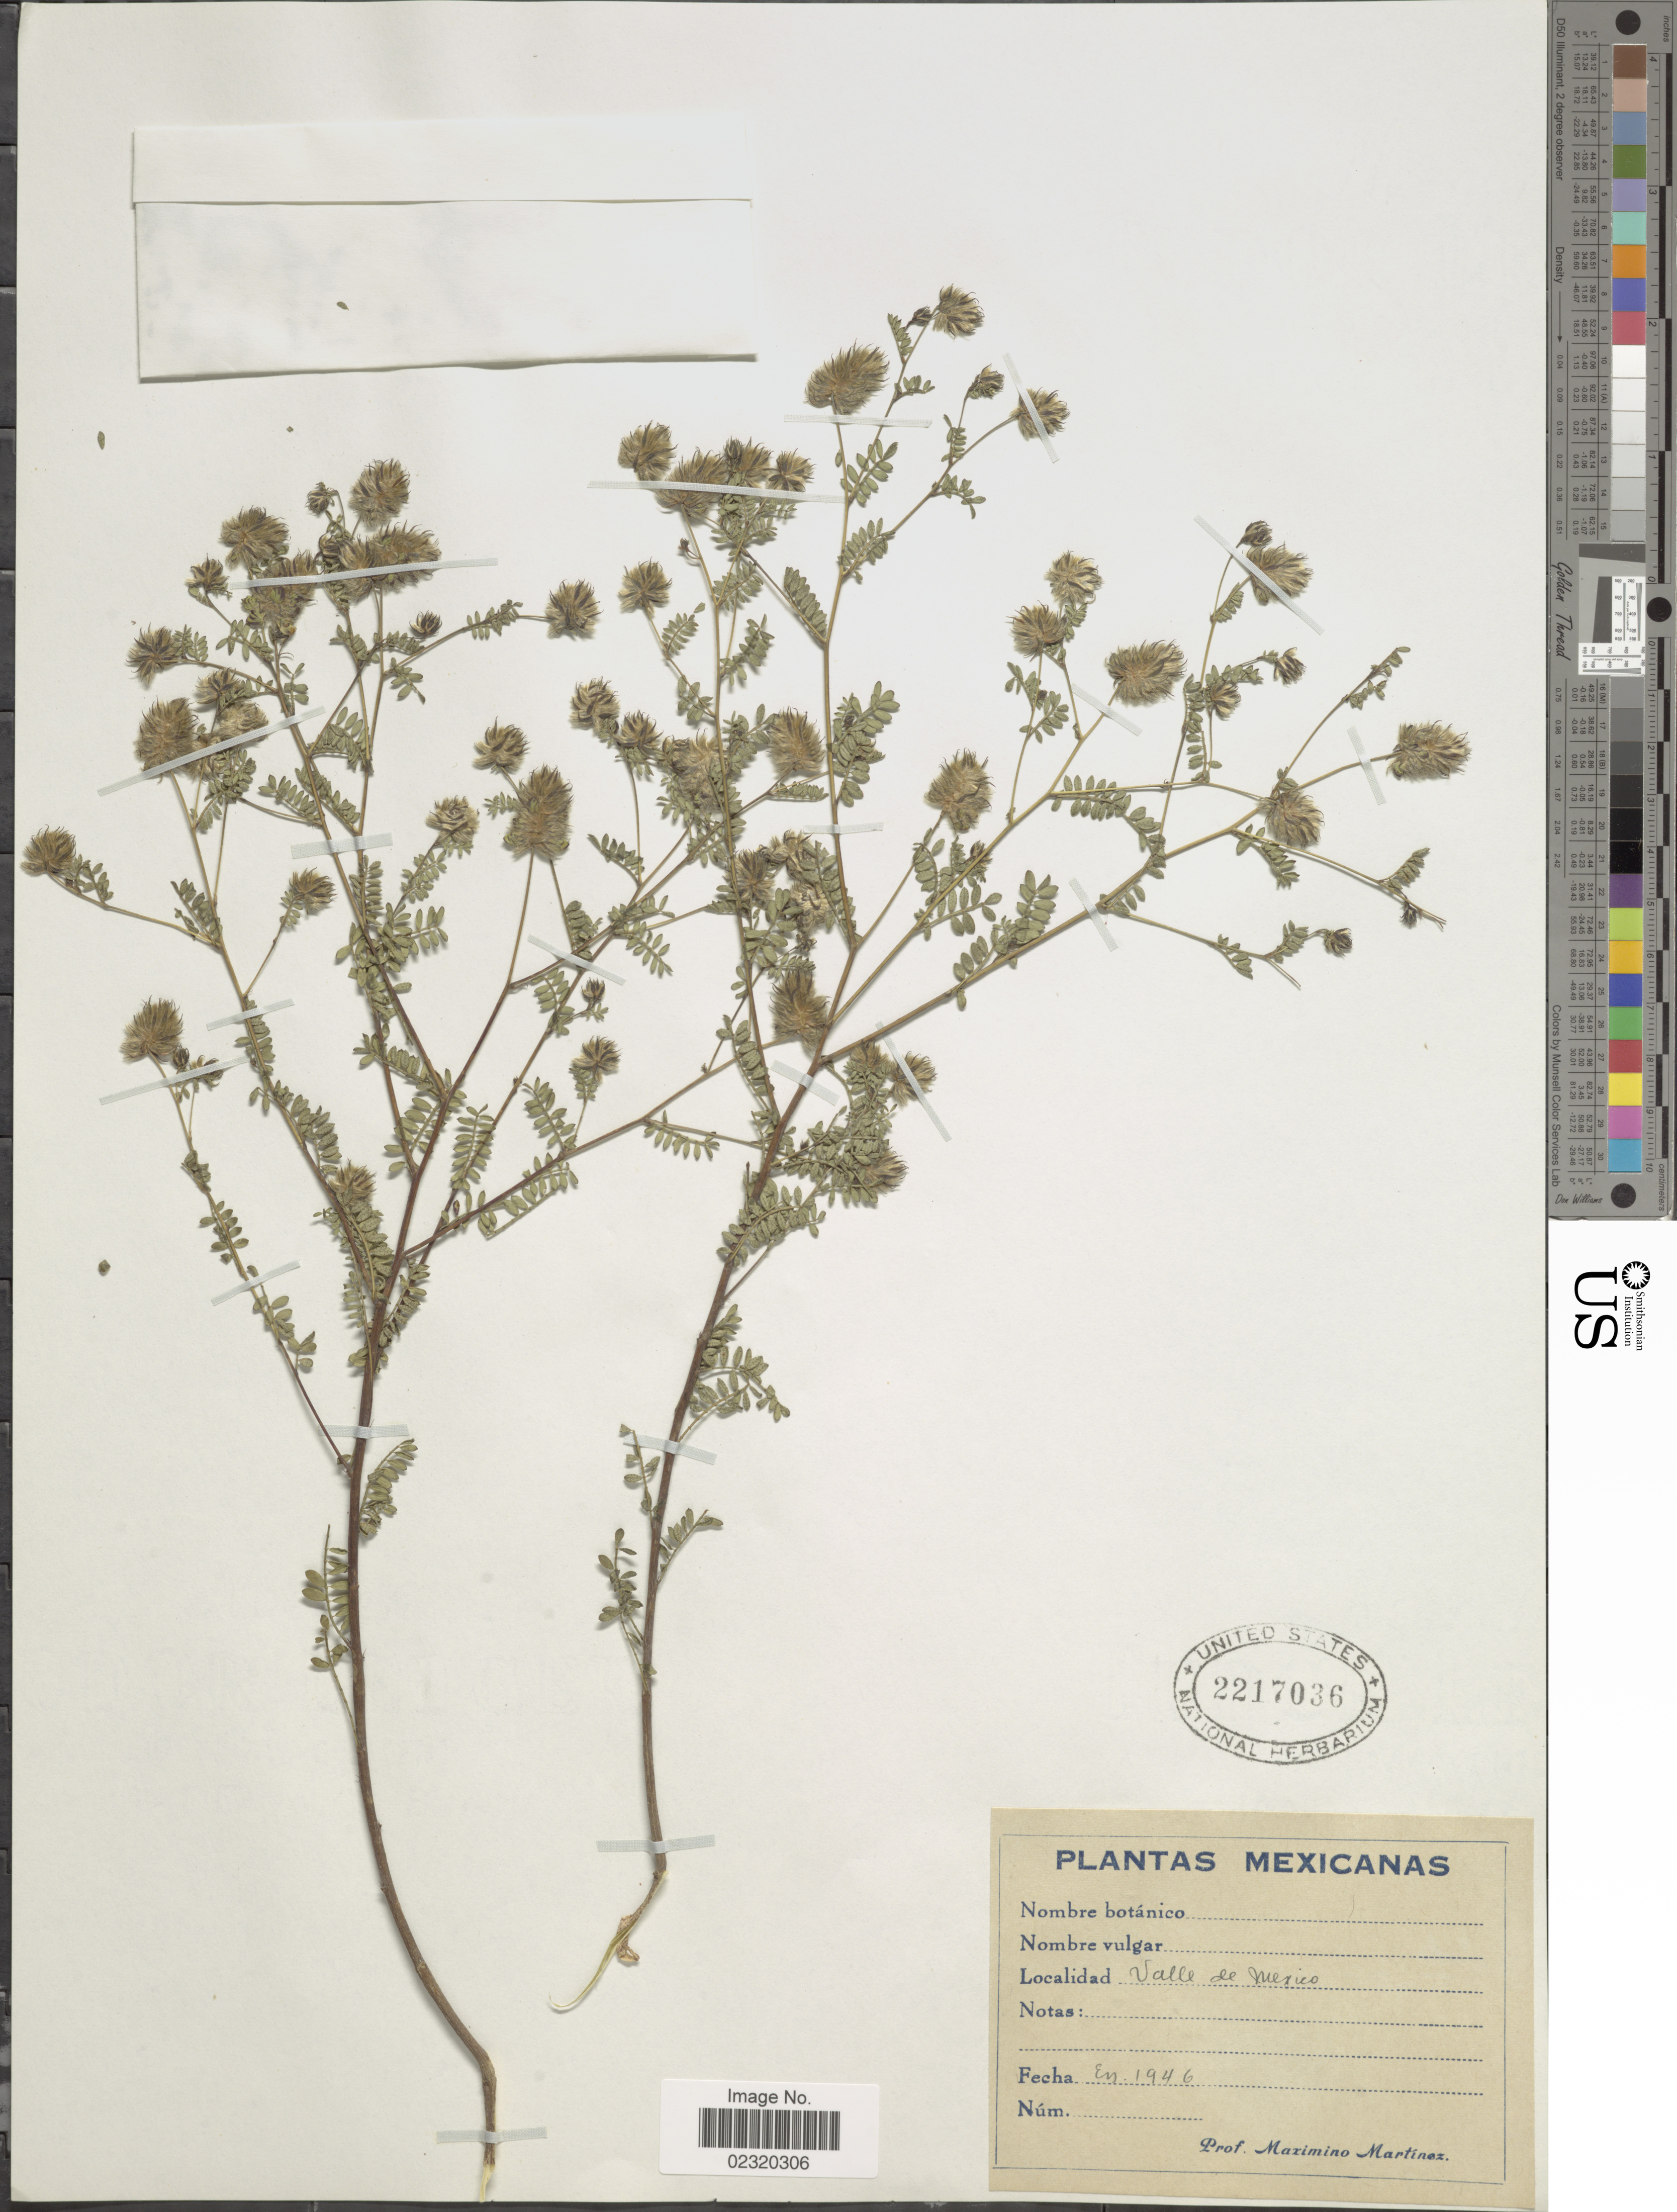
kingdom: Plantae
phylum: Tracheophyta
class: Magnoliopsida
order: Fabales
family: Fabaceae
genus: Dalea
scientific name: Dalea zimapanica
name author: S. Schauer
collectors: M. Martinez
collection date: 1946-01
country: Mexico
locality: Valle de Mexico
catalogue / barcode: US 2217036